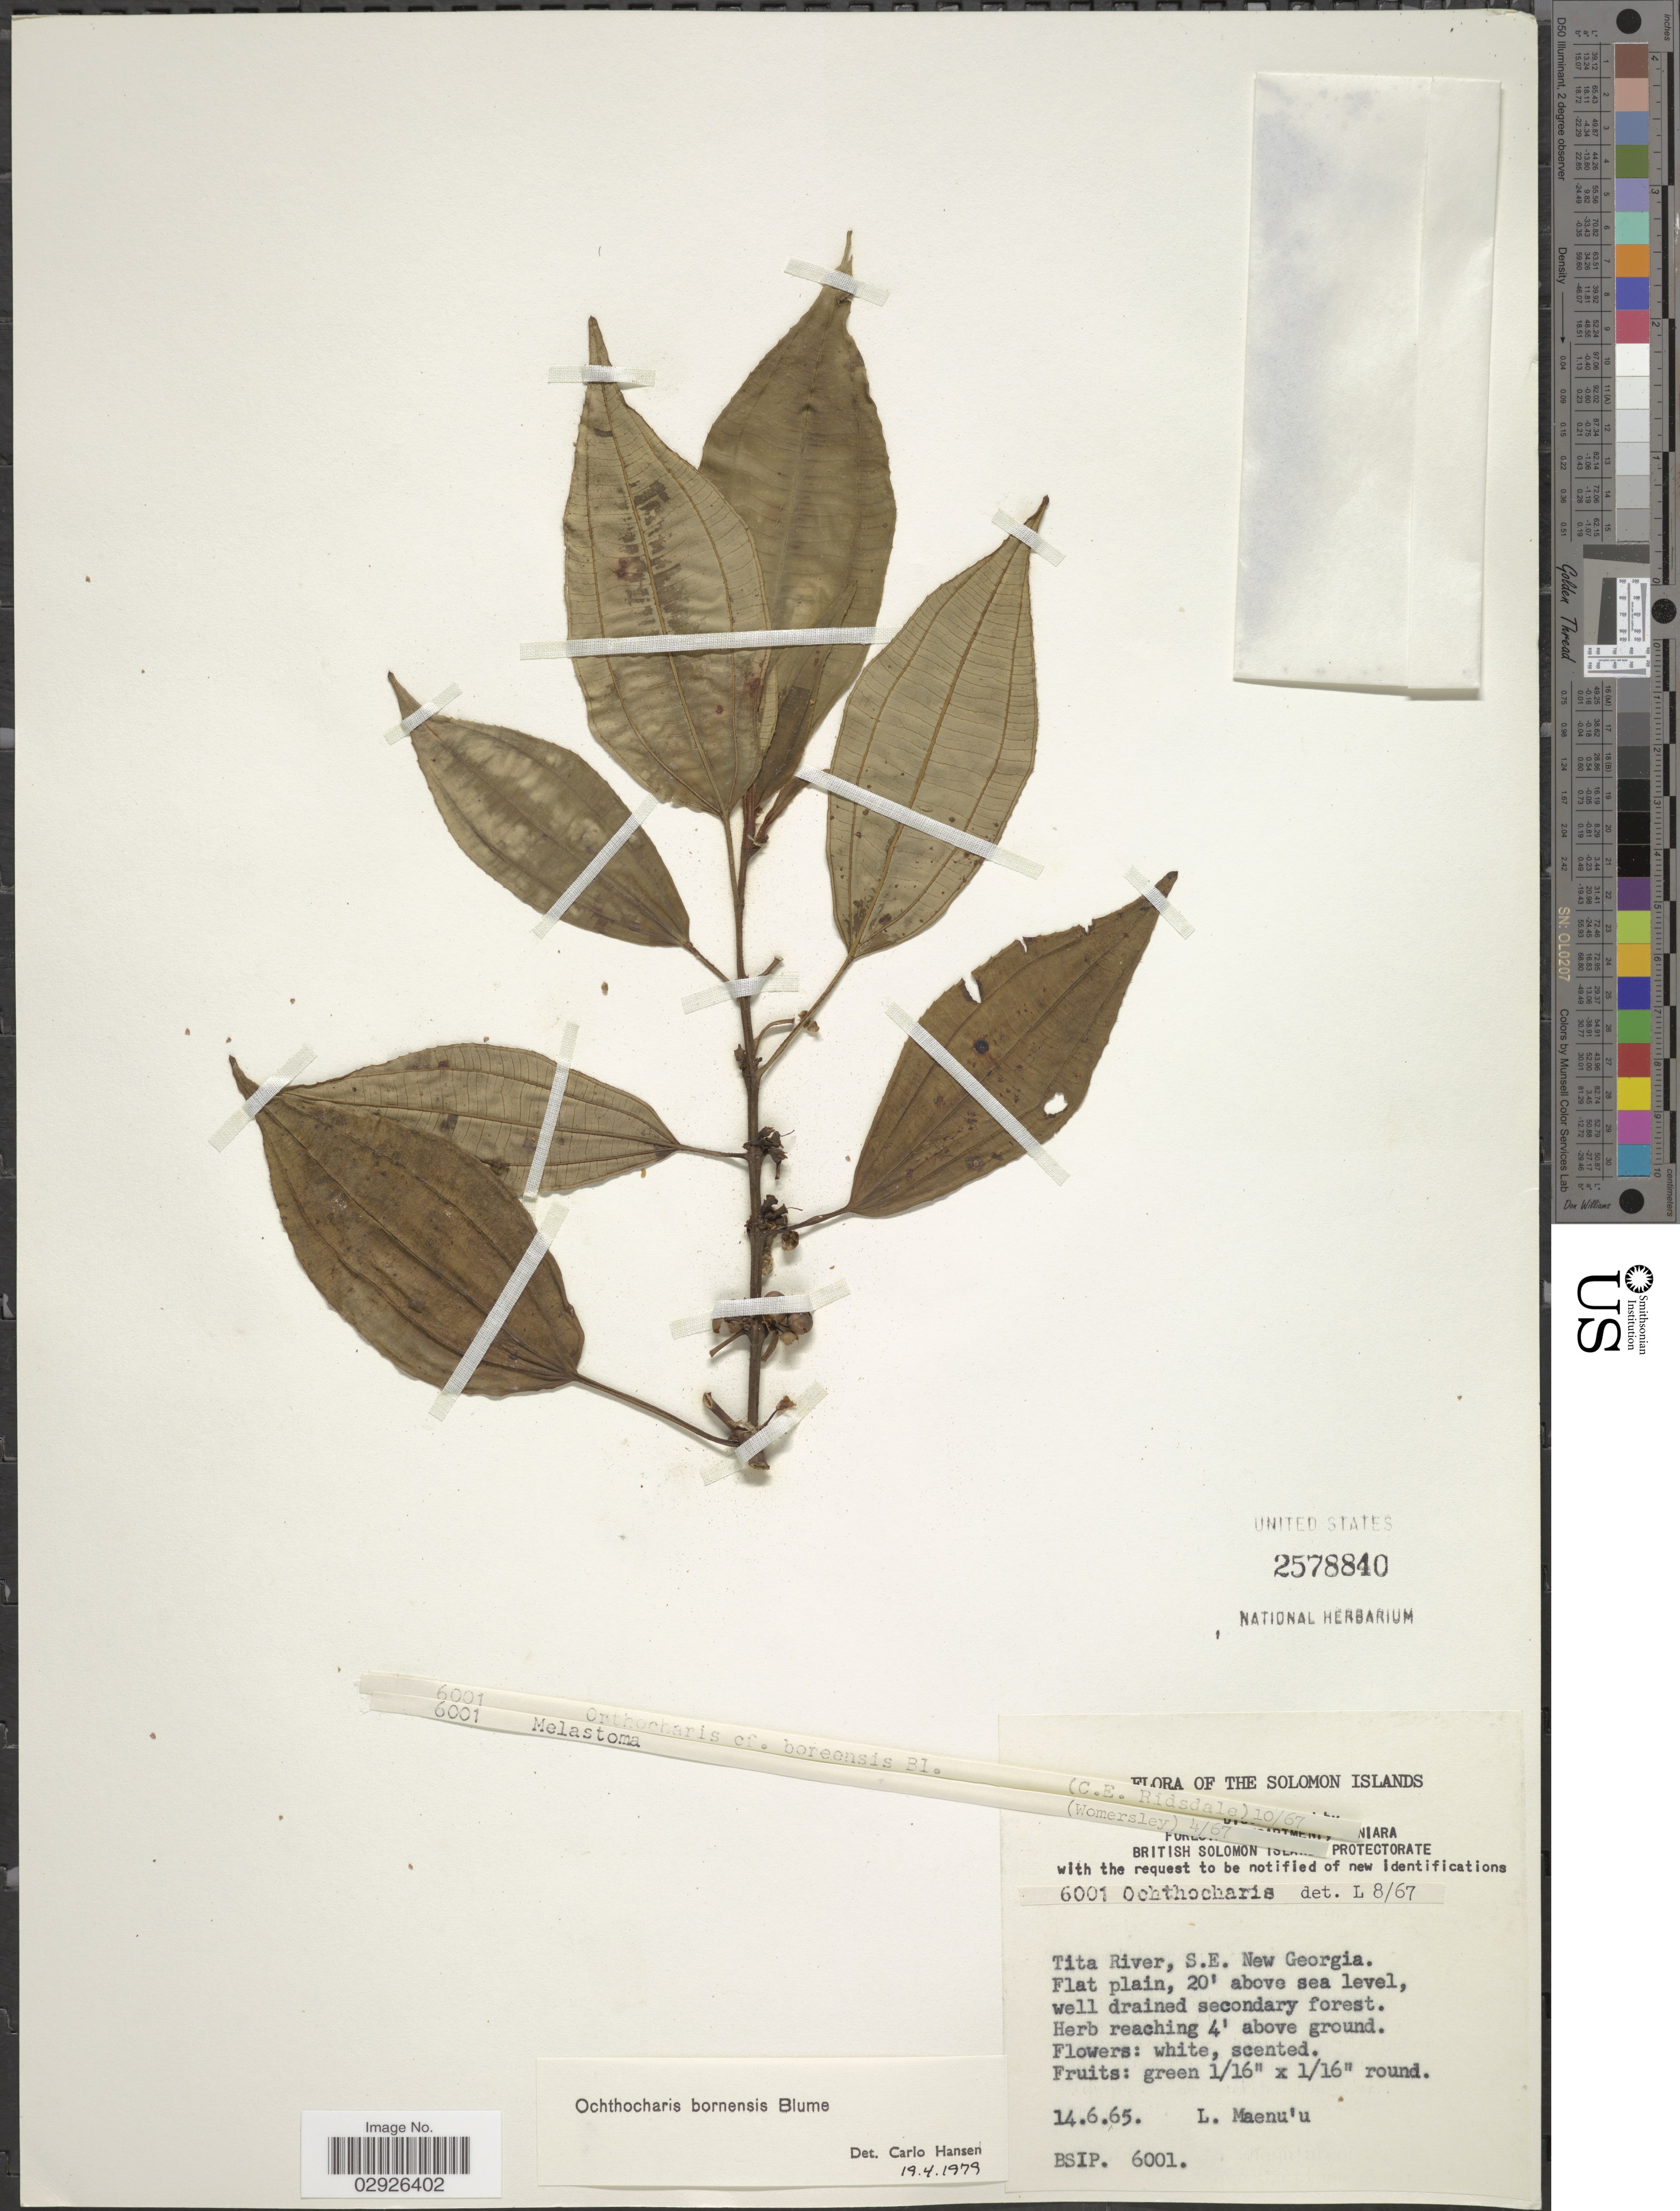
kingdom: Plantae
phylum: Tracheophyta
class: Magnoliopsida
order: Myrtales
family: Melastomataceae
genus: Ochthocharis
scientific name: Ochthocharis bornensis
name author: Blume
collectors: L. Maenu'u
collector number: BSIP6001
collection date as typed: Transcribed d/m/y: 14/6/65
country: Solomon Islands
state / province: Solomon Islands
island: New Georgia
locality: Tata River, S.E. New Georgia.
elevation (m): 6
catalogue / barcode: US 2578840